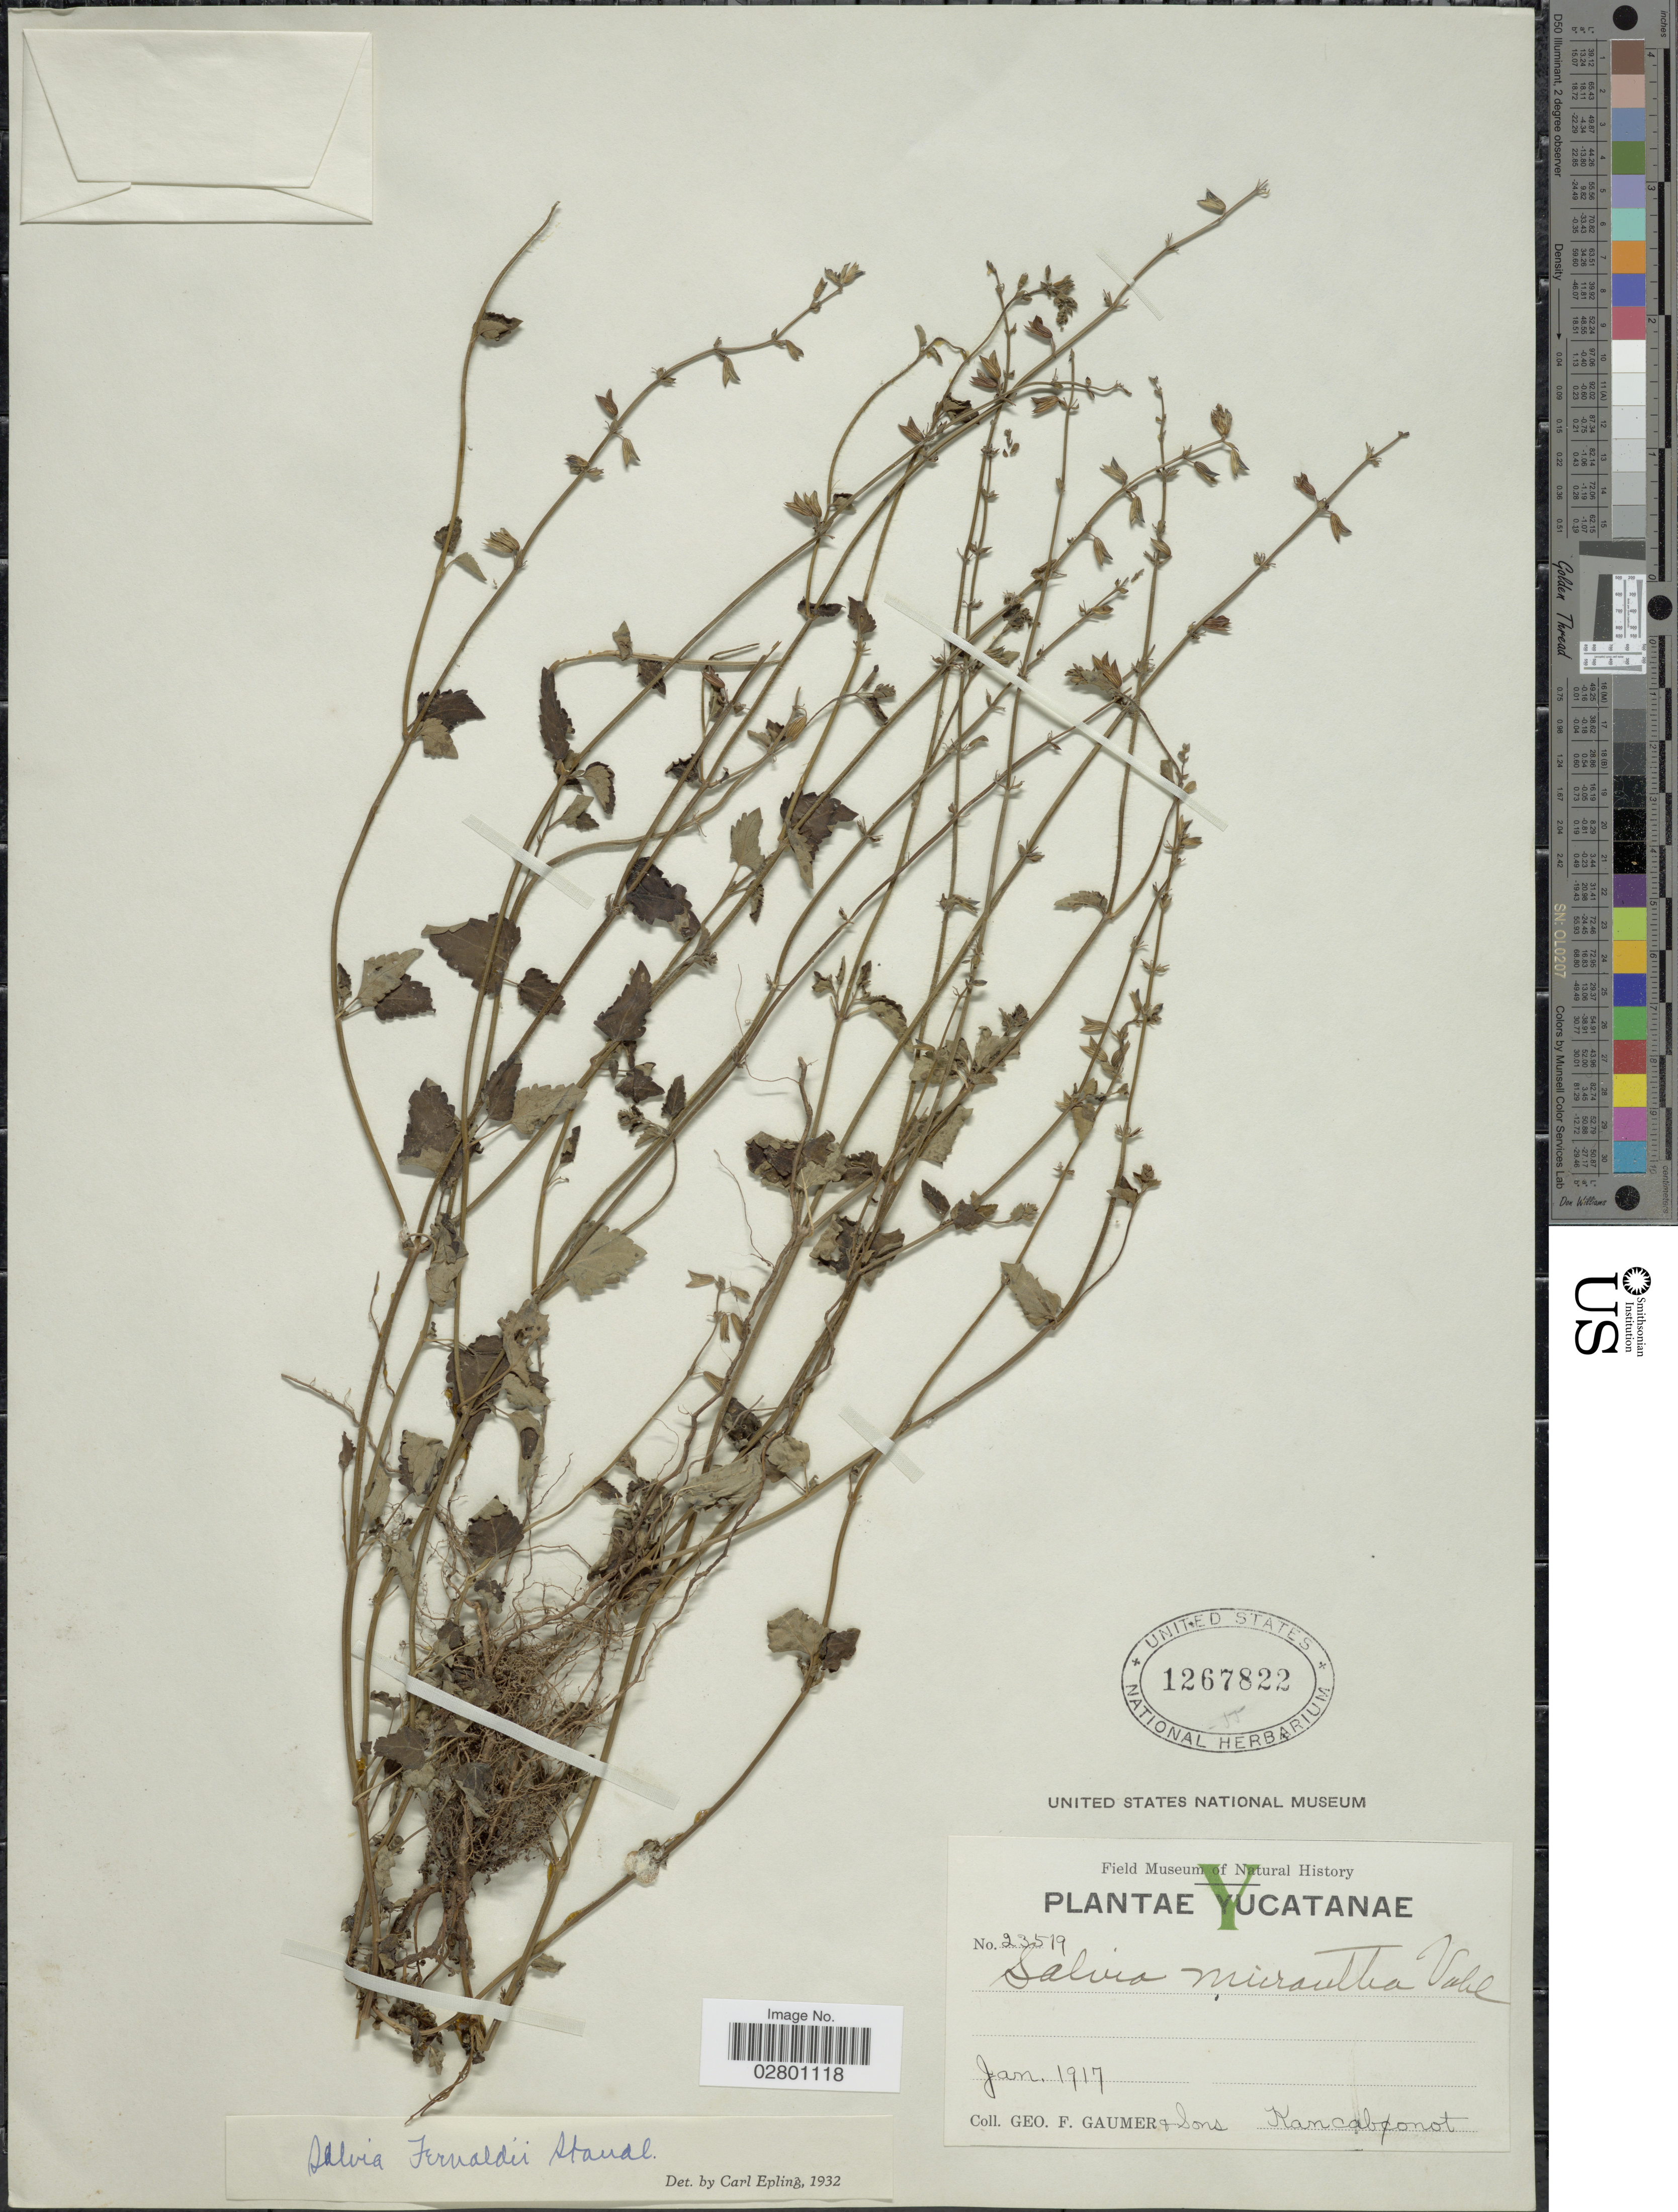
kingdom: Plantae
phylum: Tracheophyta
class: Magnoliopsida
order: Lamiales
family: Lamiaceae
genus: Salvia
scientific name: Salvia fernaldii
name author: Standl.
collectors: G. F. Gaumer & Sons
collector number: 23519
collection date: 1917-01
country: Mexico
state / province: Yucatán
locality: Yucatanæ, Kancabonot.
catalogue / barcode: US 1267822